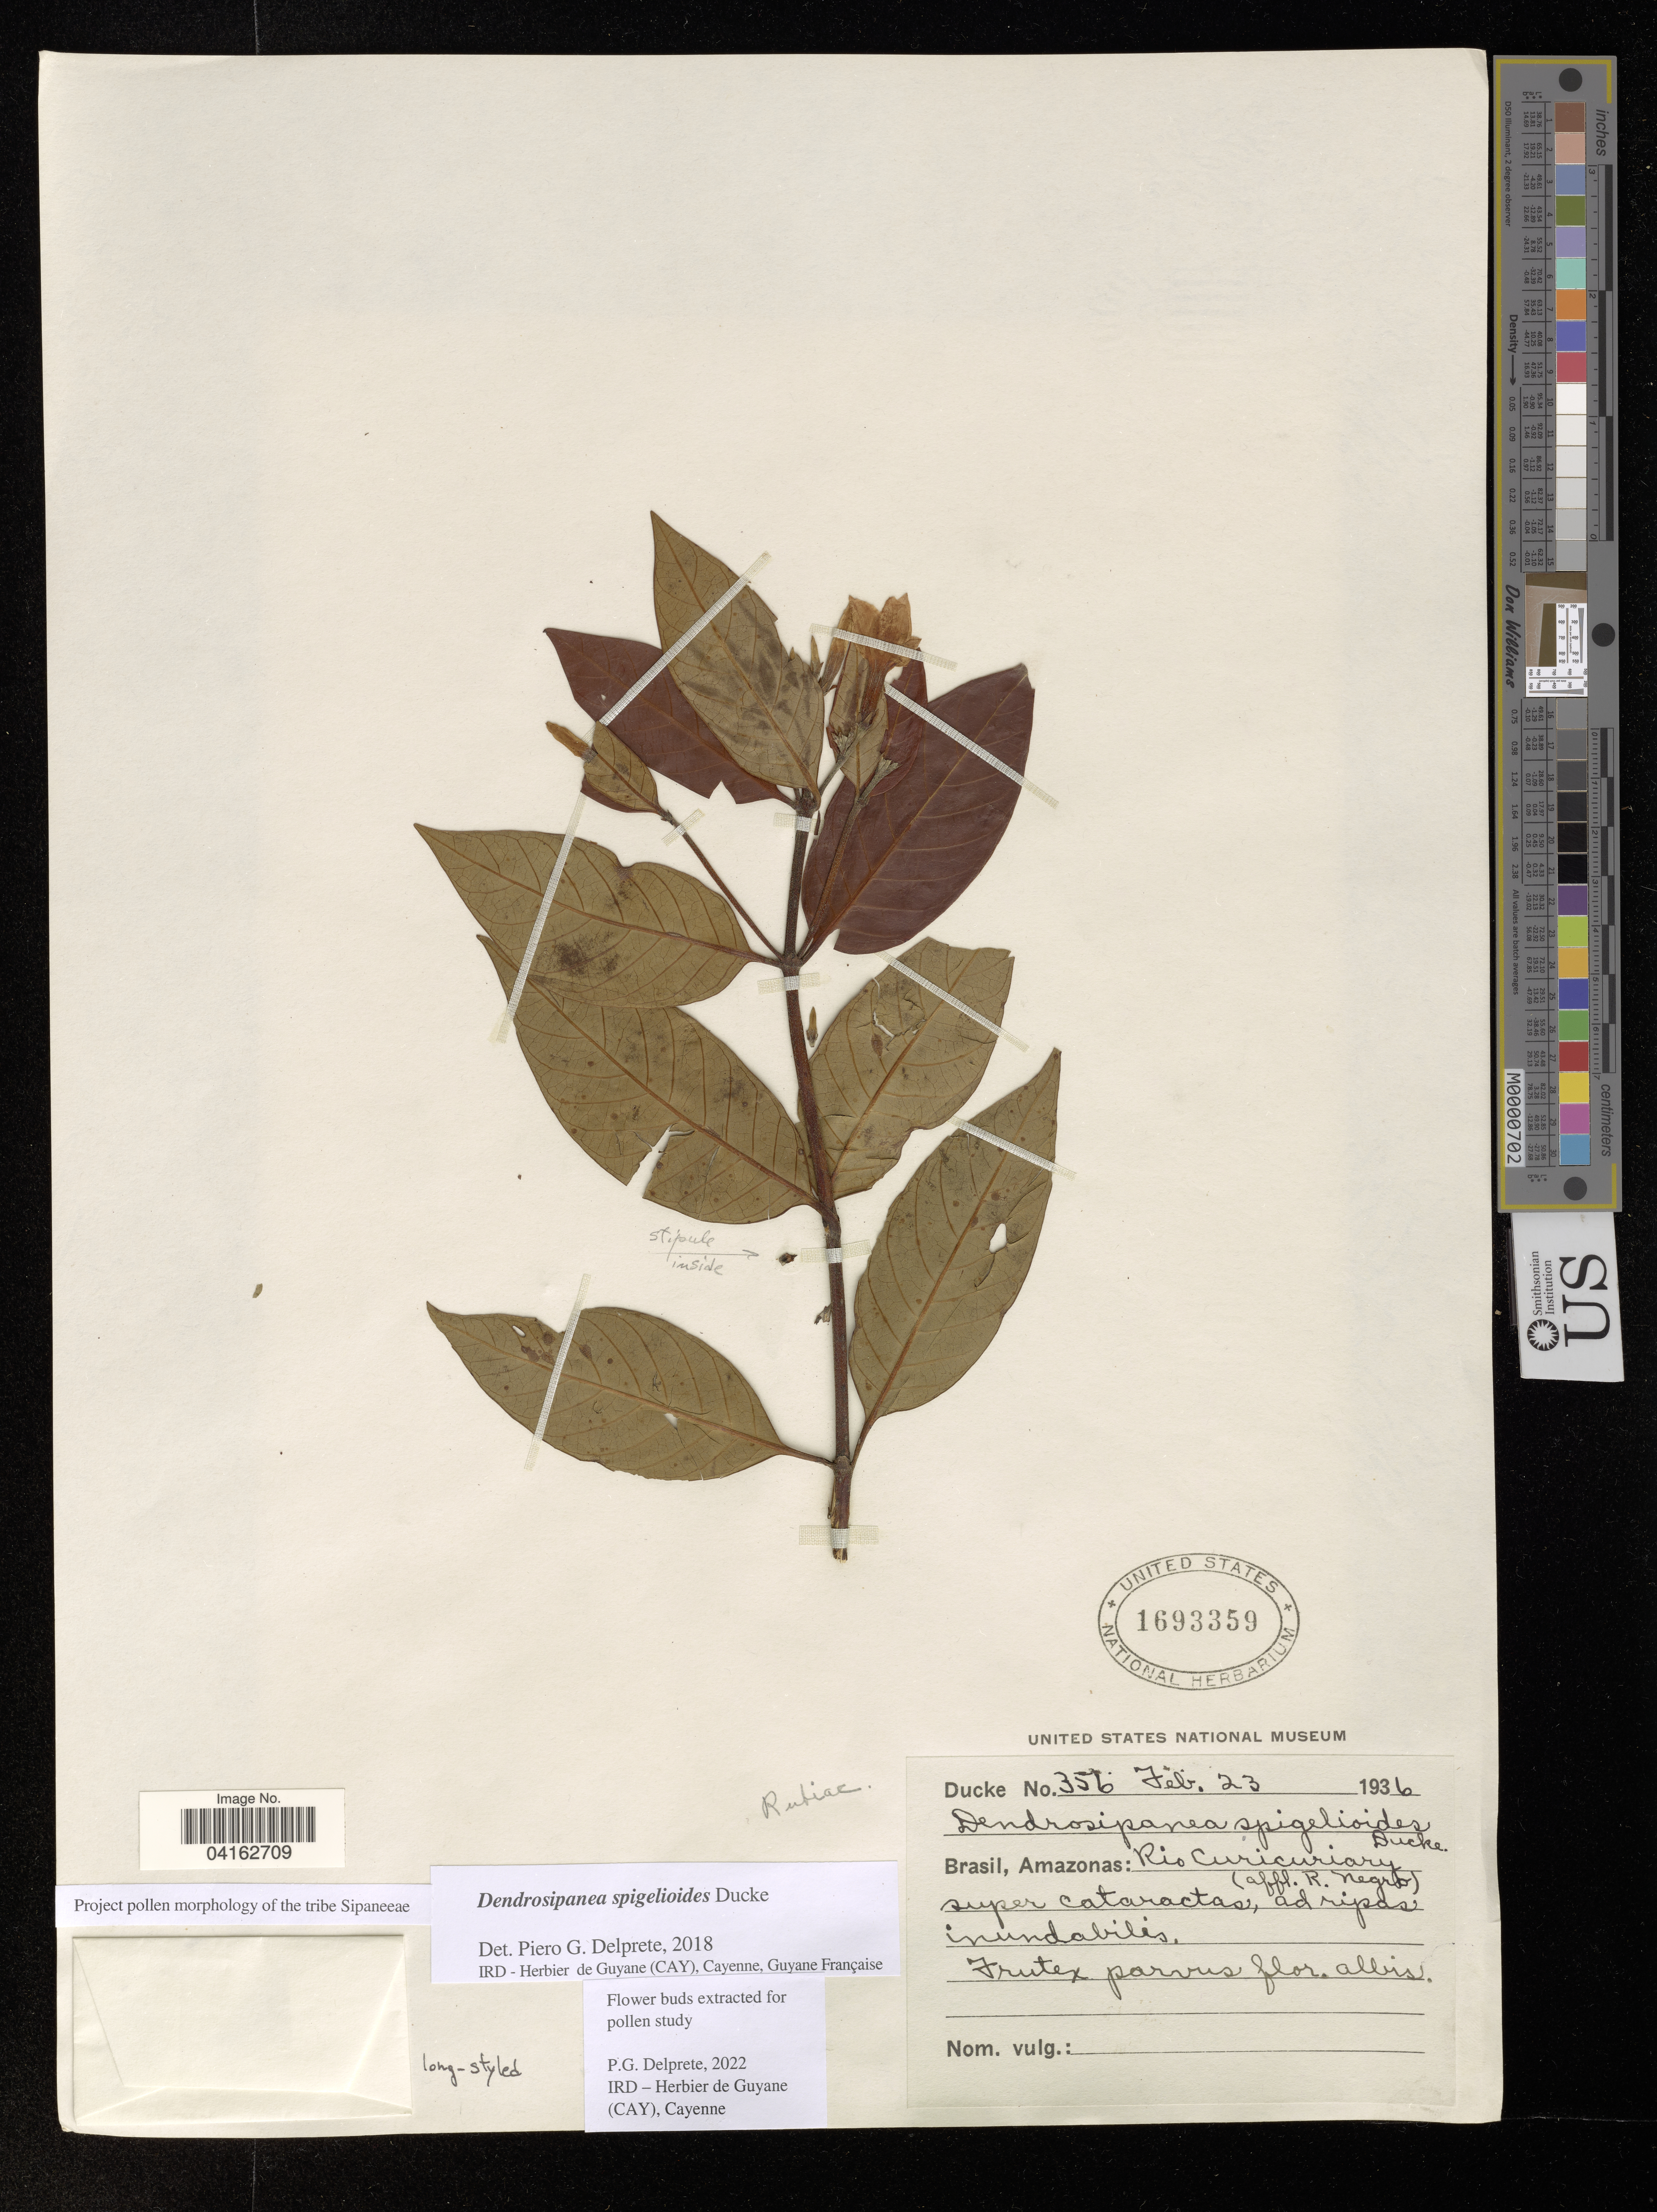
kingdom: Plantae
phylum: Tracheophyta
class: Magnoliopsida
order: Gentianales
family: Rubiaceae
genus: Dendrosipanea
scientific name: Dendrosipanea spigelioides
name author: Ducke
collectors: W. Ducke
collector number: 356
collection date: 1936-02-23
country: Brazil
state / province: Amazonas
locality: Rio Curicuriary .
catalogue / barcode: US 1693359